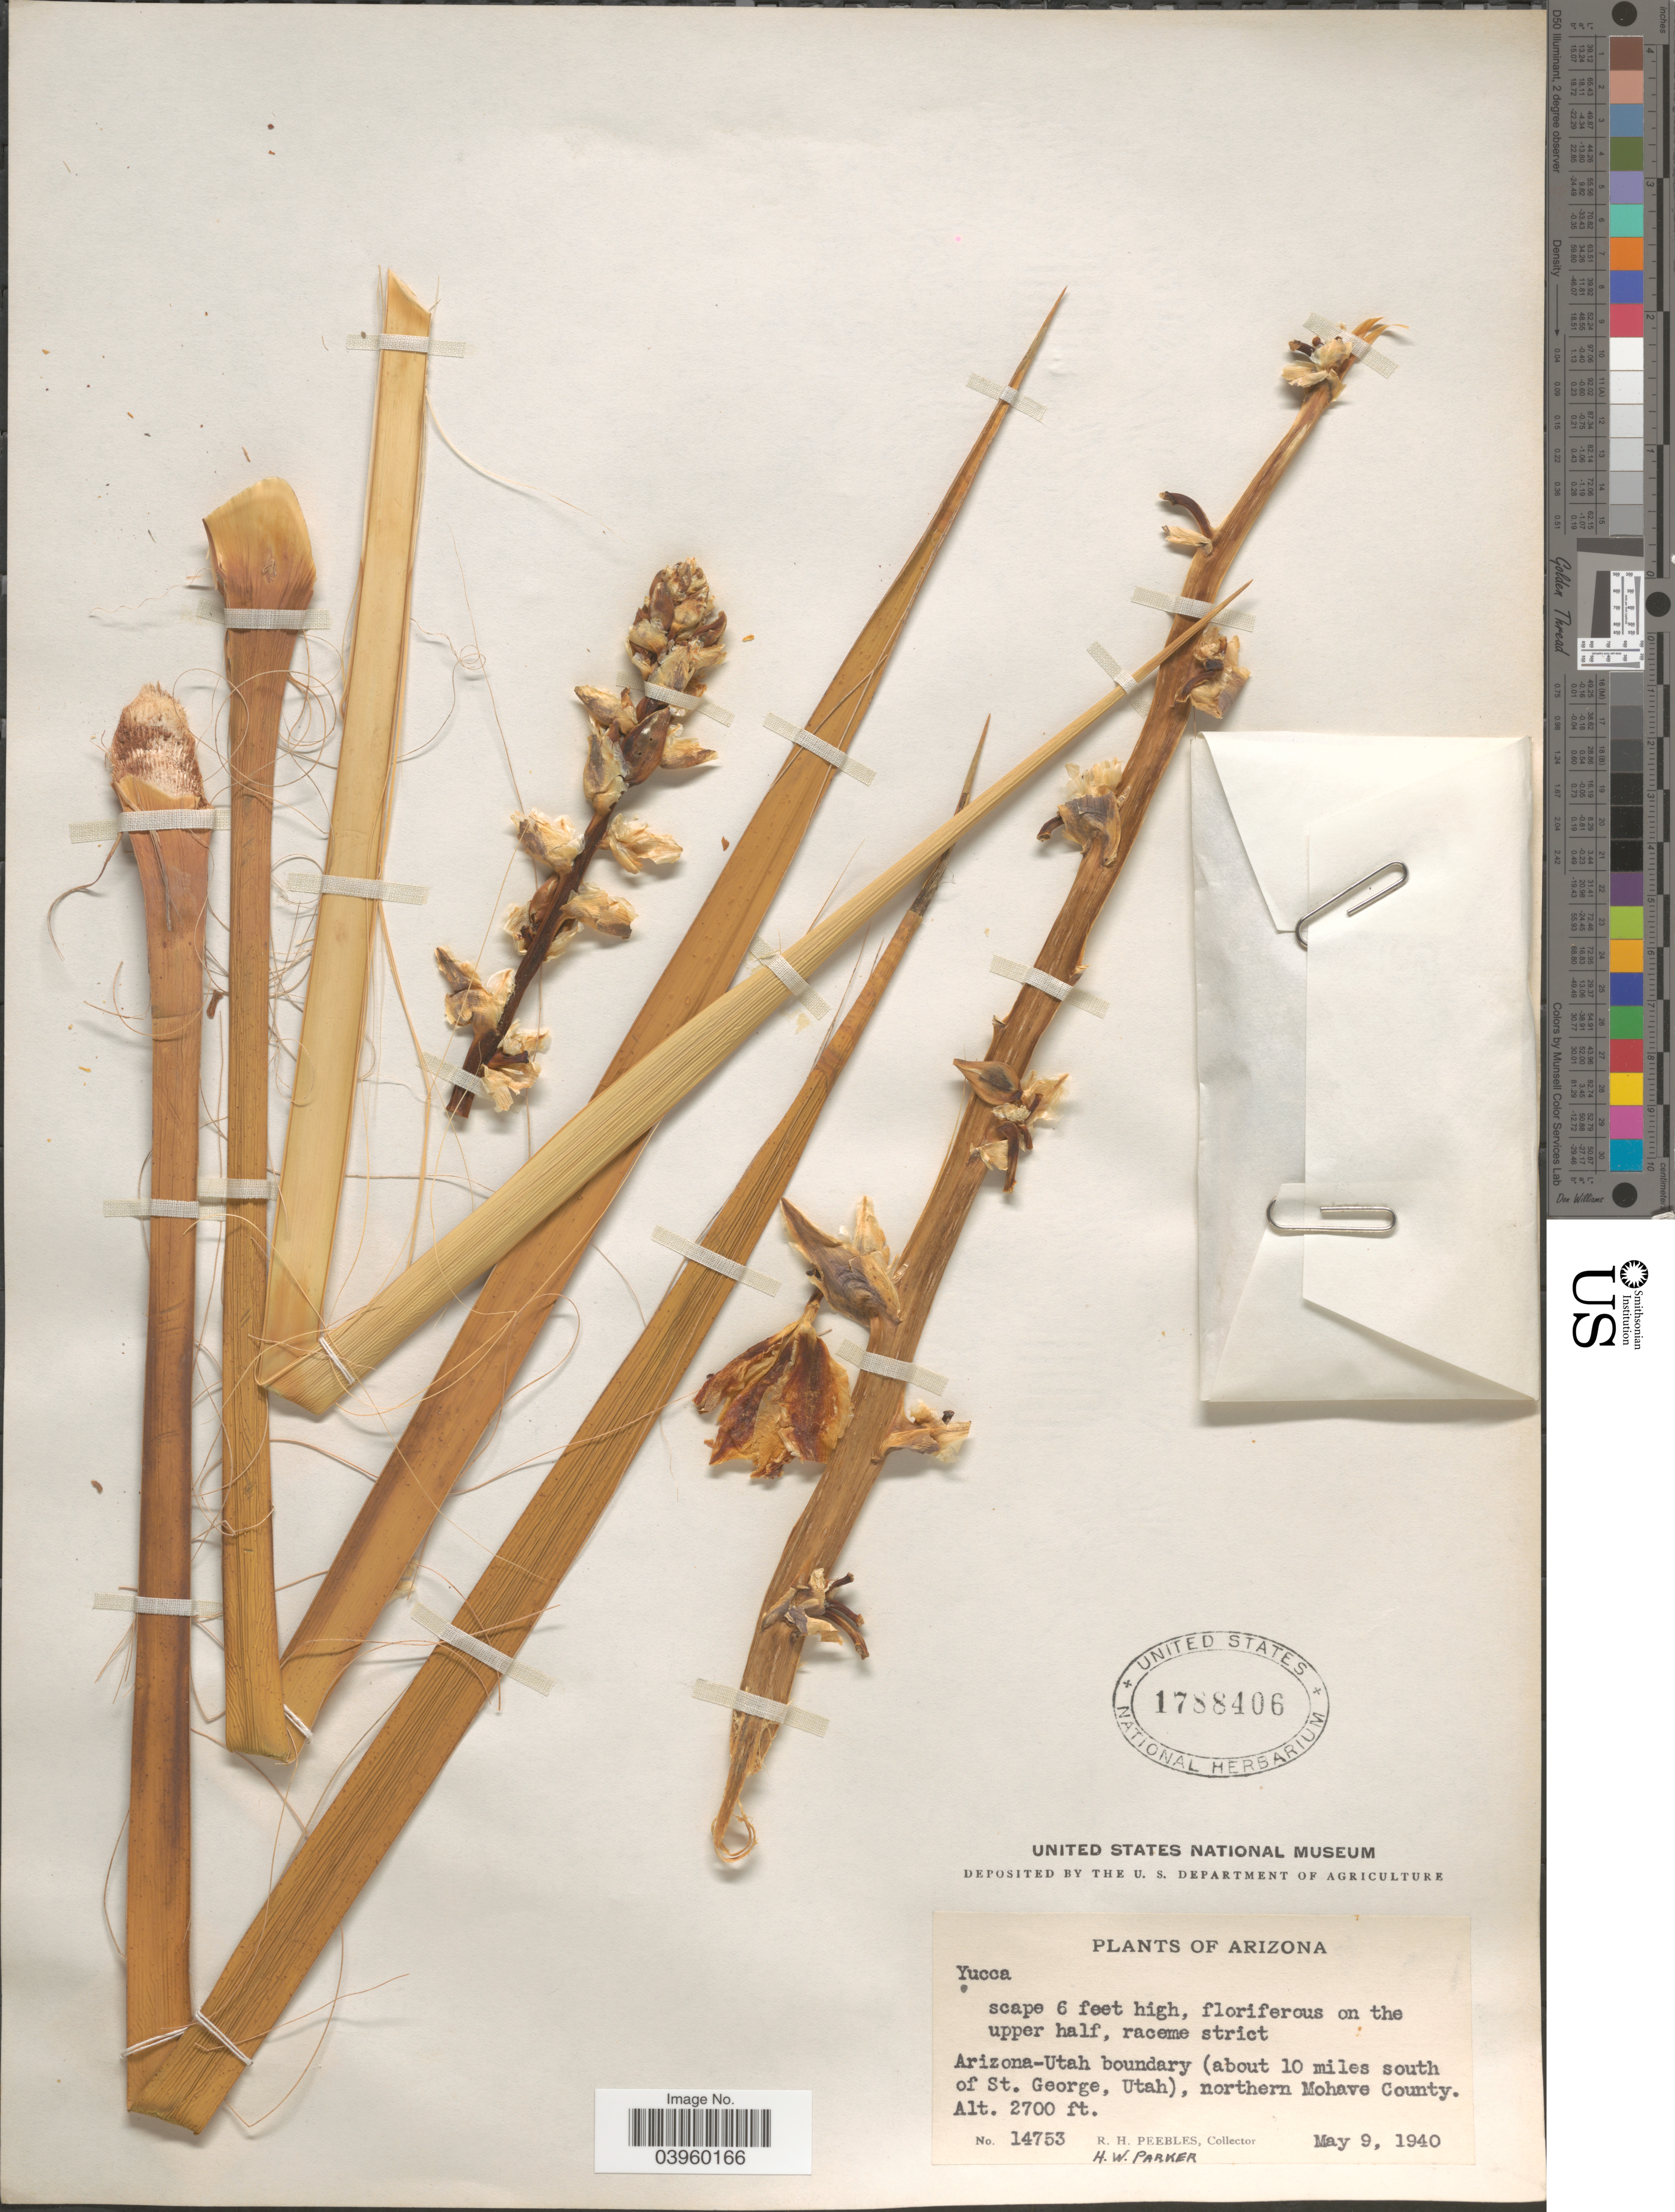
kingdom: Plantae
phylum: Tracheophyta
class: Liliopsida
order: Asparagales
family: Asparagaceae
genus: Yucca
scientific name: Yucca sp.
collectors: R. H. Peebles & H. W. Parker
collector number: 14753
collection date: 1940-05-09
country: United States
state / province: Arizona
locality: Arizona-Utah boundary (about 10 miles south of St. George, Utah), northern Mohave County.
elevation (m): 823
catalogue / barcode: US 1788406